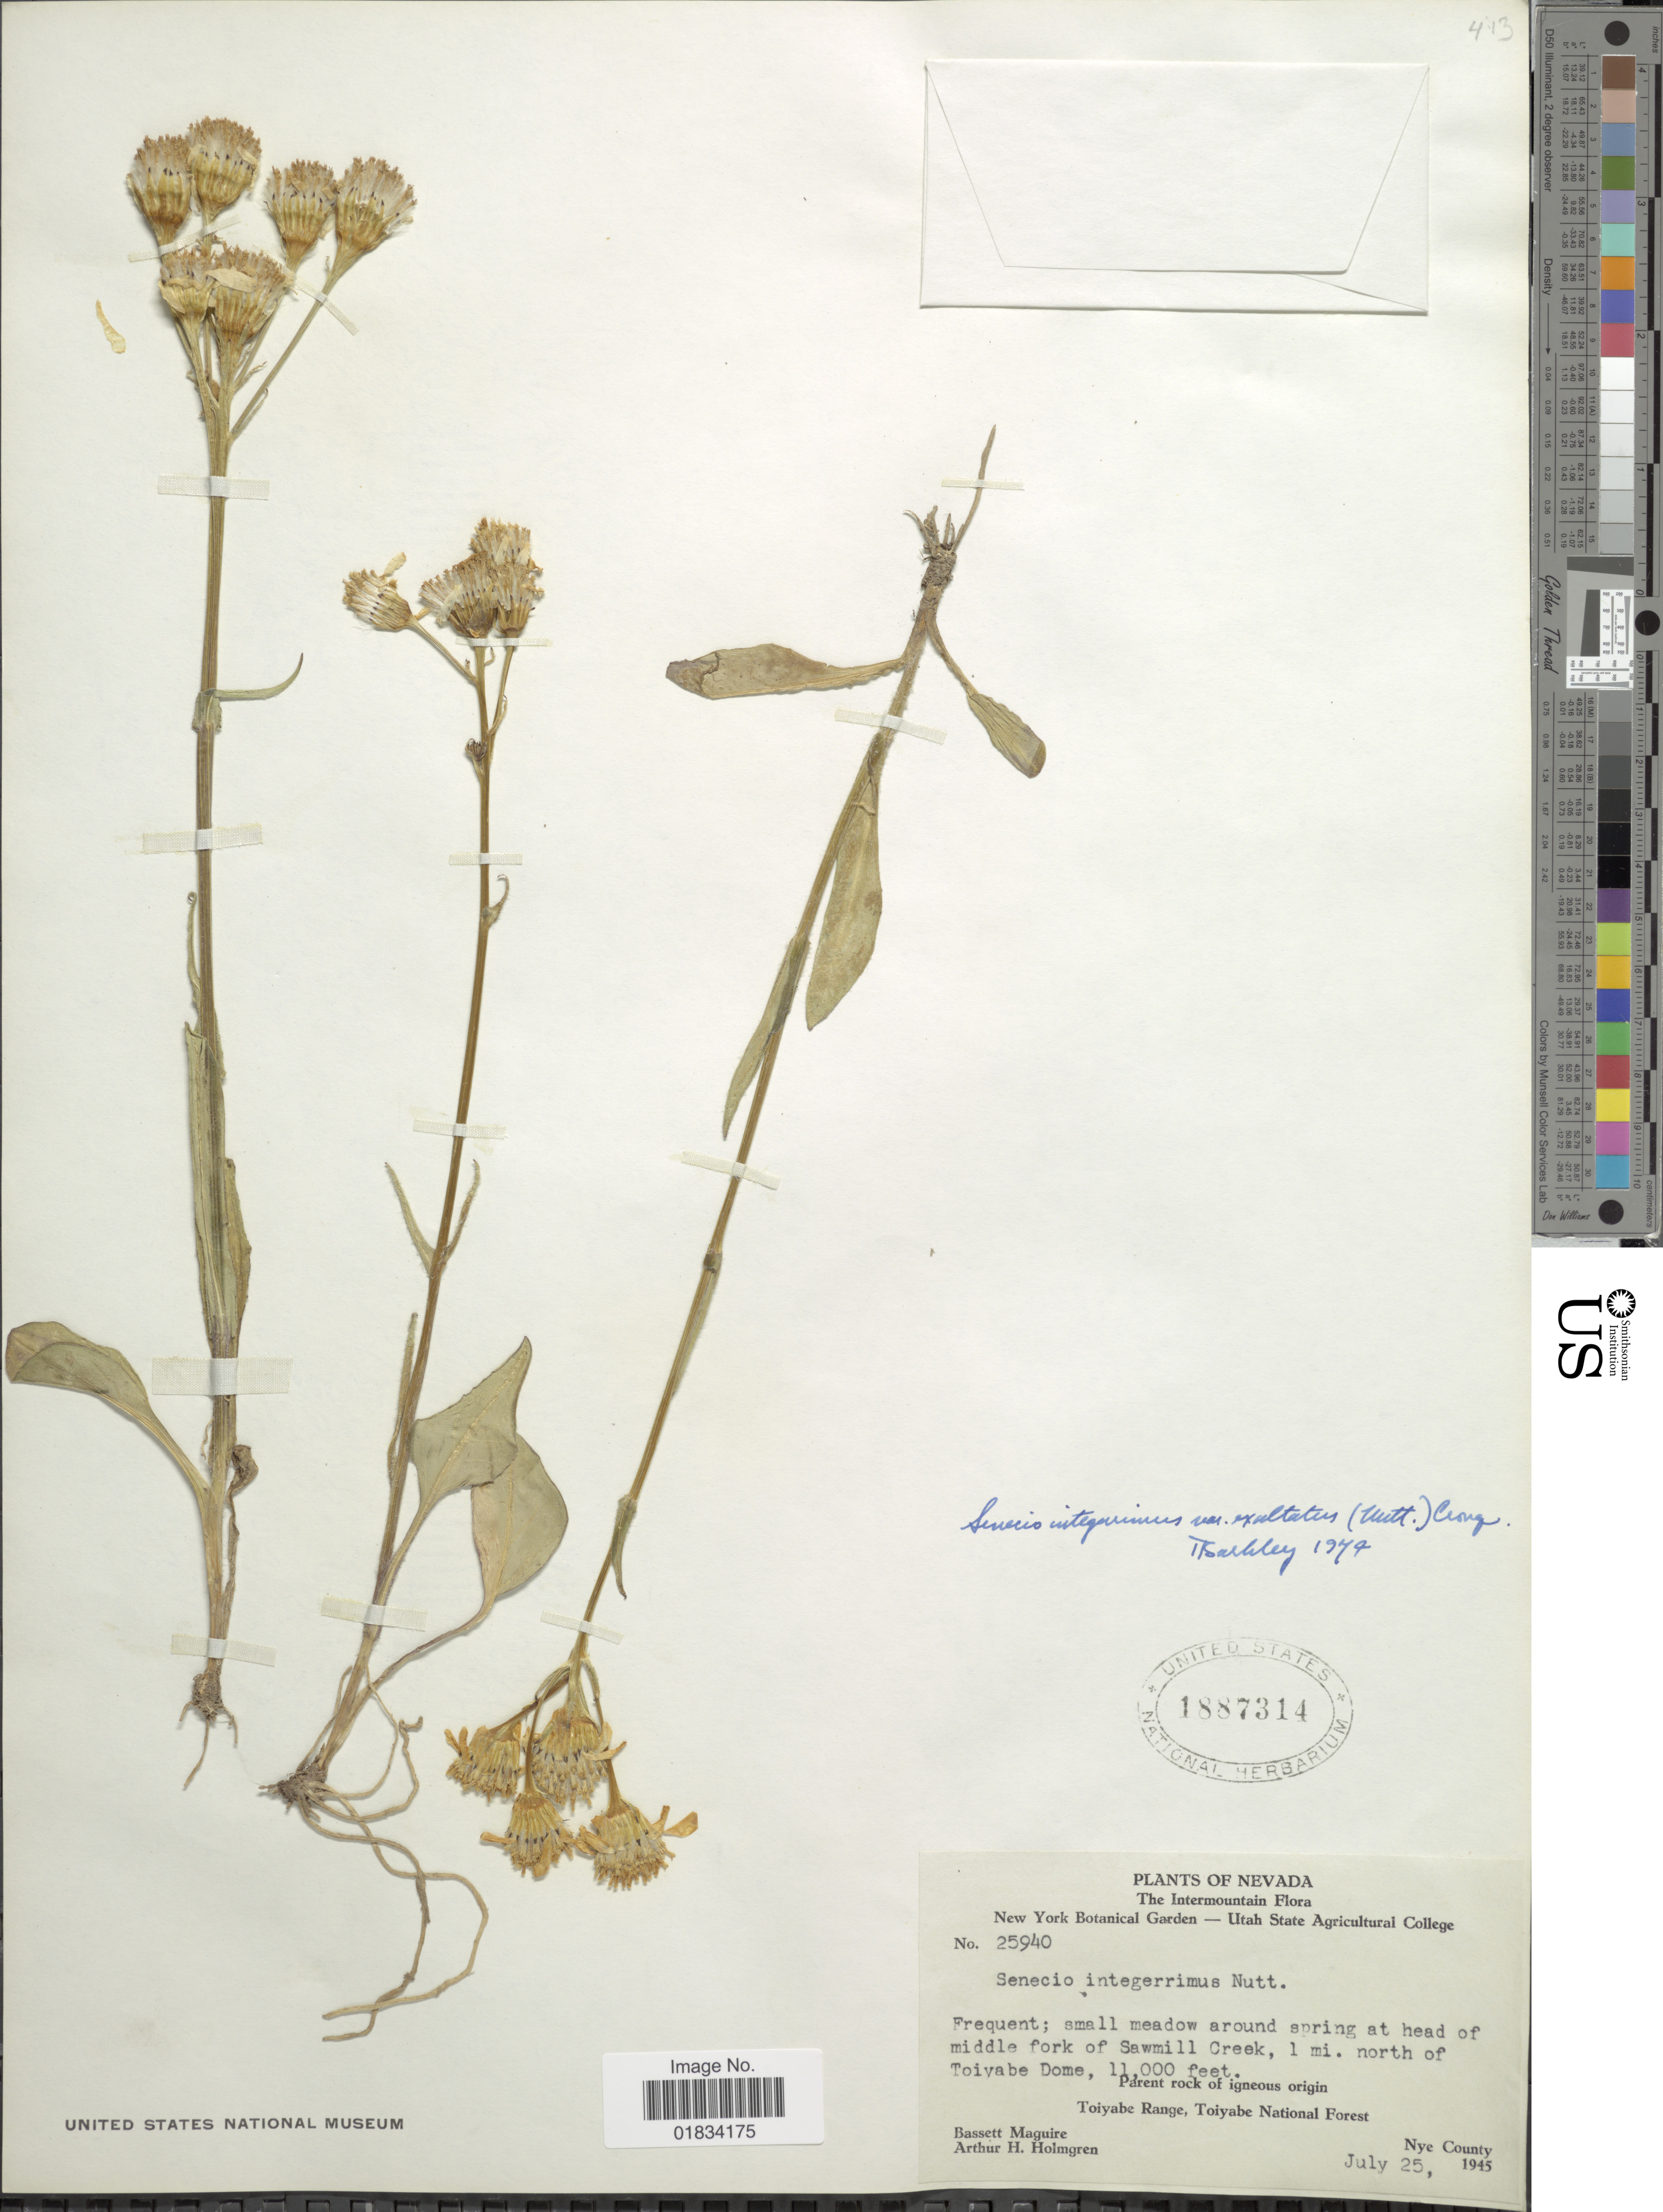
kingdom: Plantae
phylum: Tracheophyta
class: Magnoliopsida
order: Asterales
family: Asteraceae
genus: Senecio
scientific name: Senecio integerrimus var. exaltatus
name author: (Nutt.) Cronq.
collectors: B. Maguire & A. H. Holmgren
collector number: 25940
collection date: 1945-07-25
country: United States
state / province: Nevada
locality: Small meadow around spring at head of middle fork of Sawmill Creek, 1 mi. north of Toiyabe Dome, Toiyabe Range, Toiyabe National Forest, Nye County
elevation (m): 3353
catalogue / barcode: US 1887314